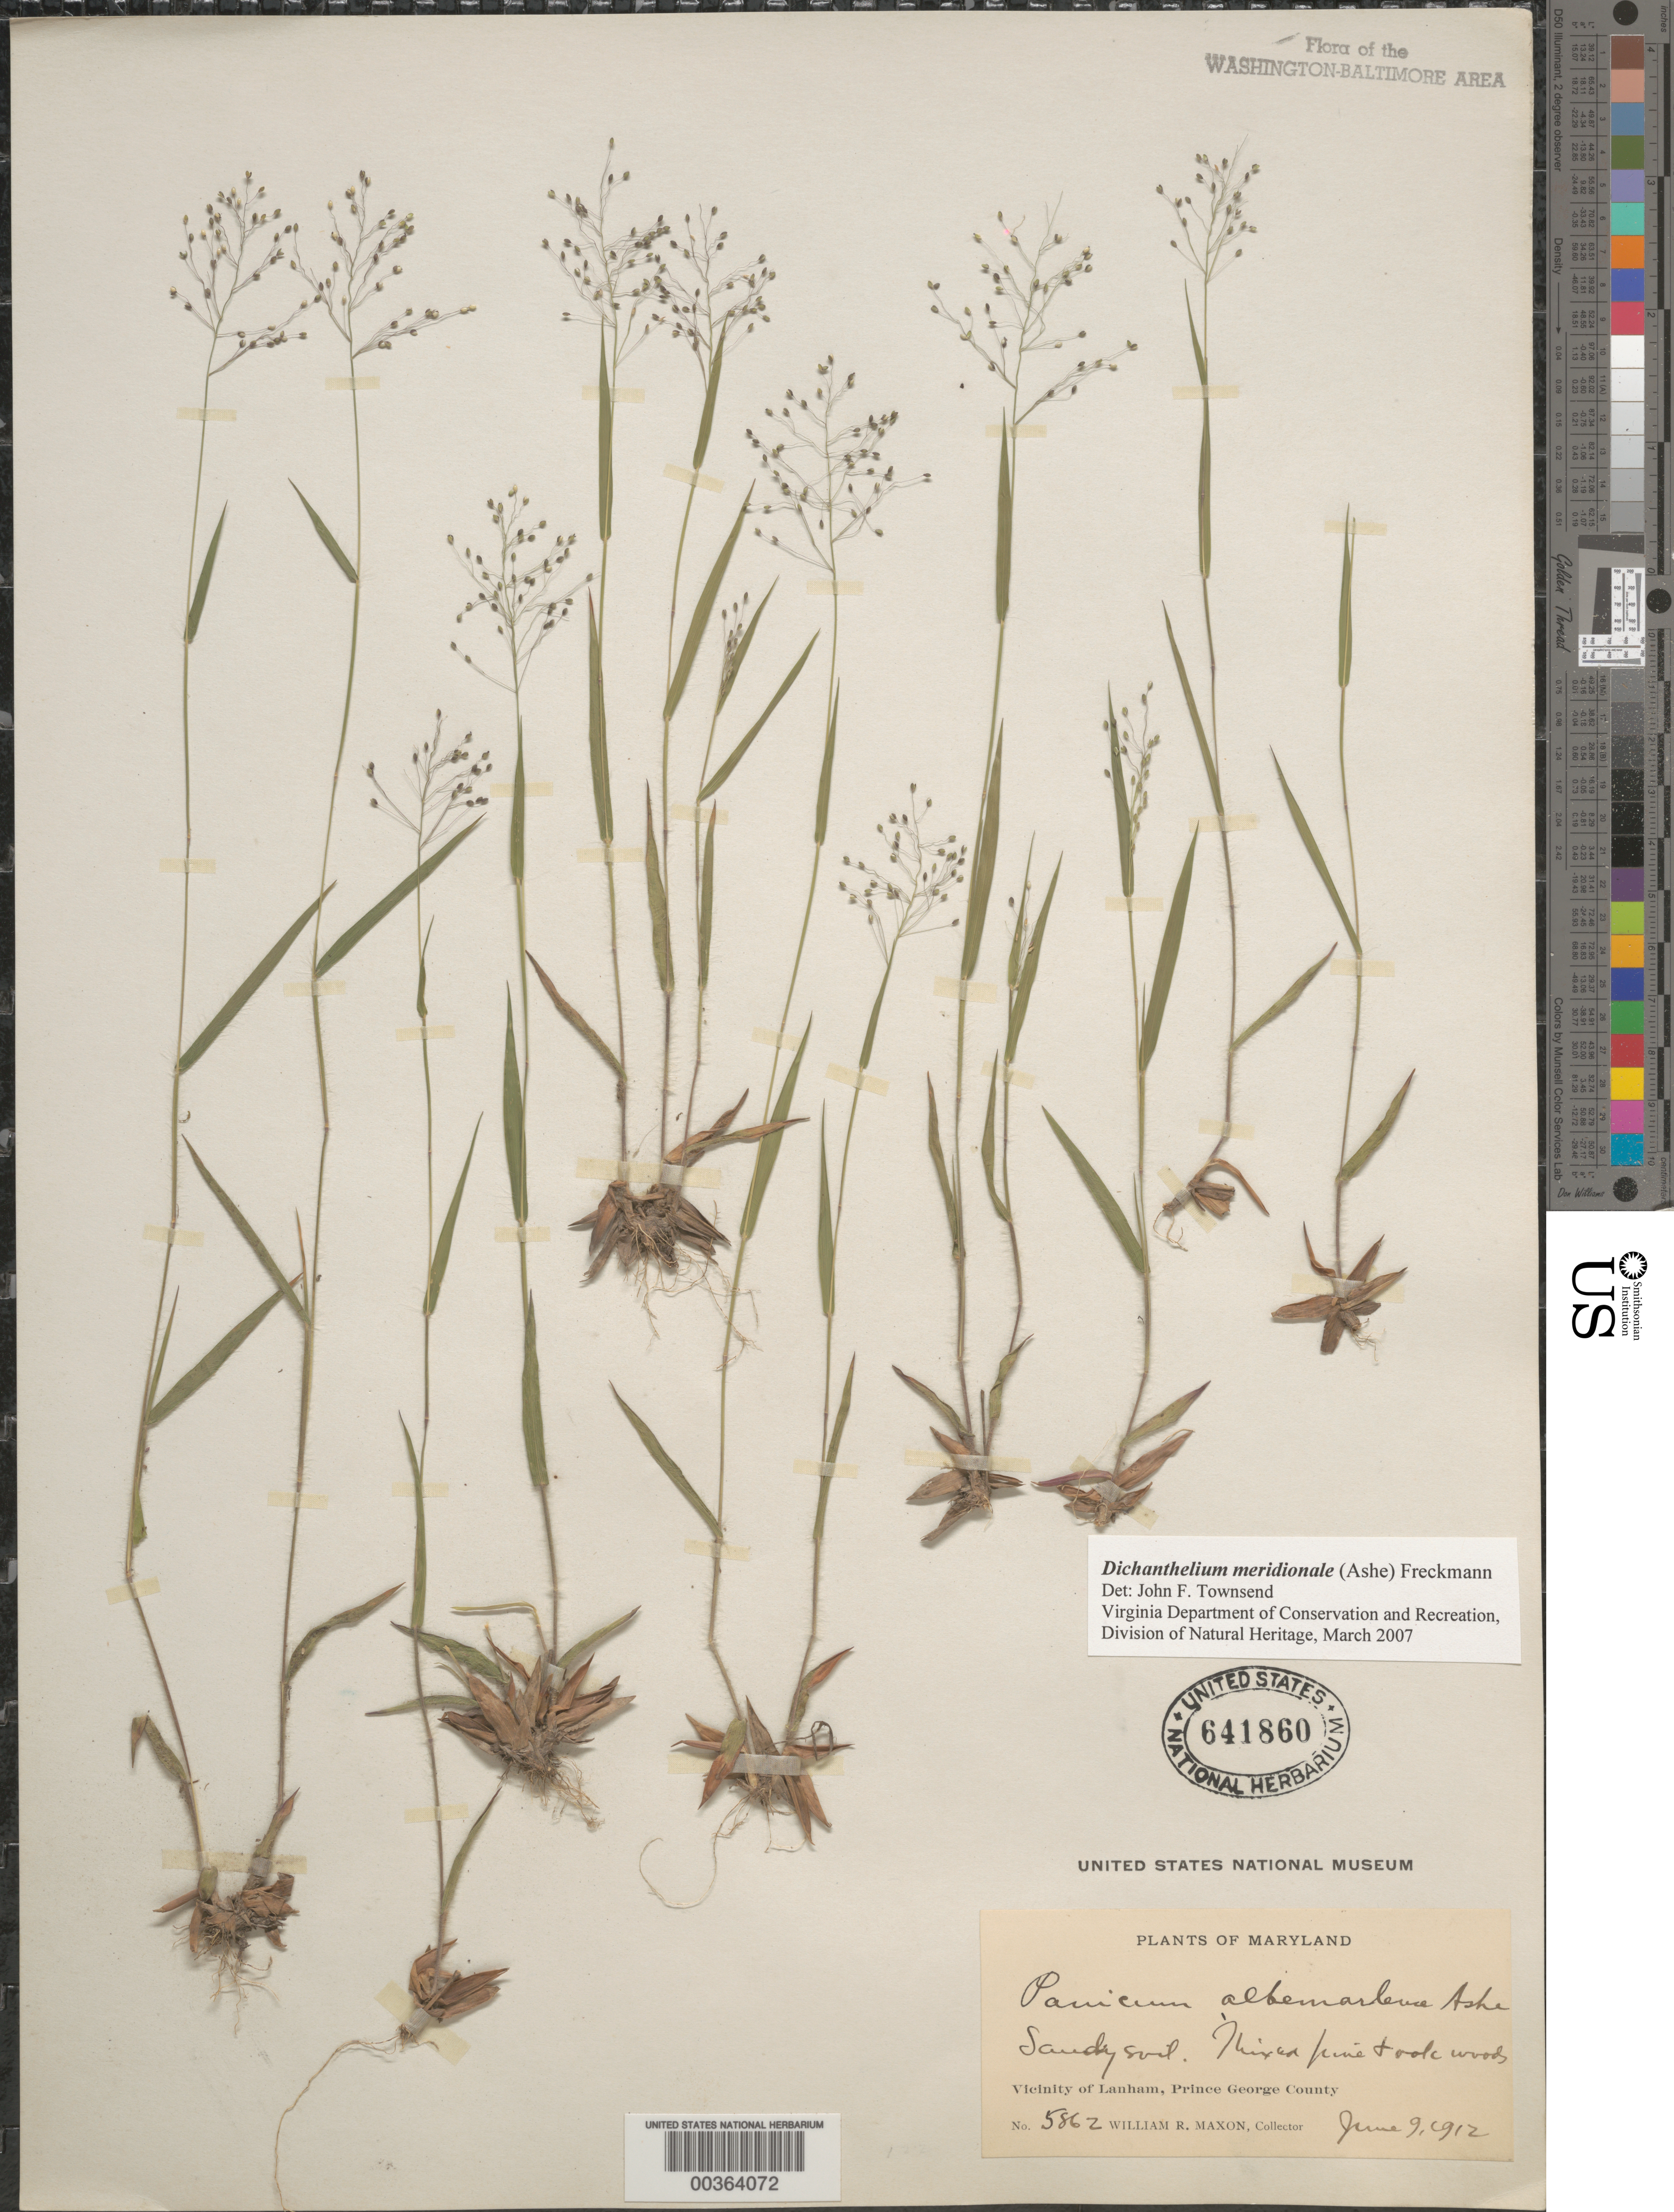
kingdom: Plantae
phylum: Tracheophyta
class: Liliopsida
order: Poales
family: Poaceae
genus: Dichanthelium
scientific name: Dichanthelium meridionale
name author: (Ashe) Freckmann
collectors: W. R. Maxon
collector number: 5862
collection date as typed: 09 Jun 1912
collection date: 1912-06-09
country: United States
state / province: Maryland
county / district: Prince George's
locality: Lanham vicinity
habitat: Sandy soil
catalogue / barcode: US 641860